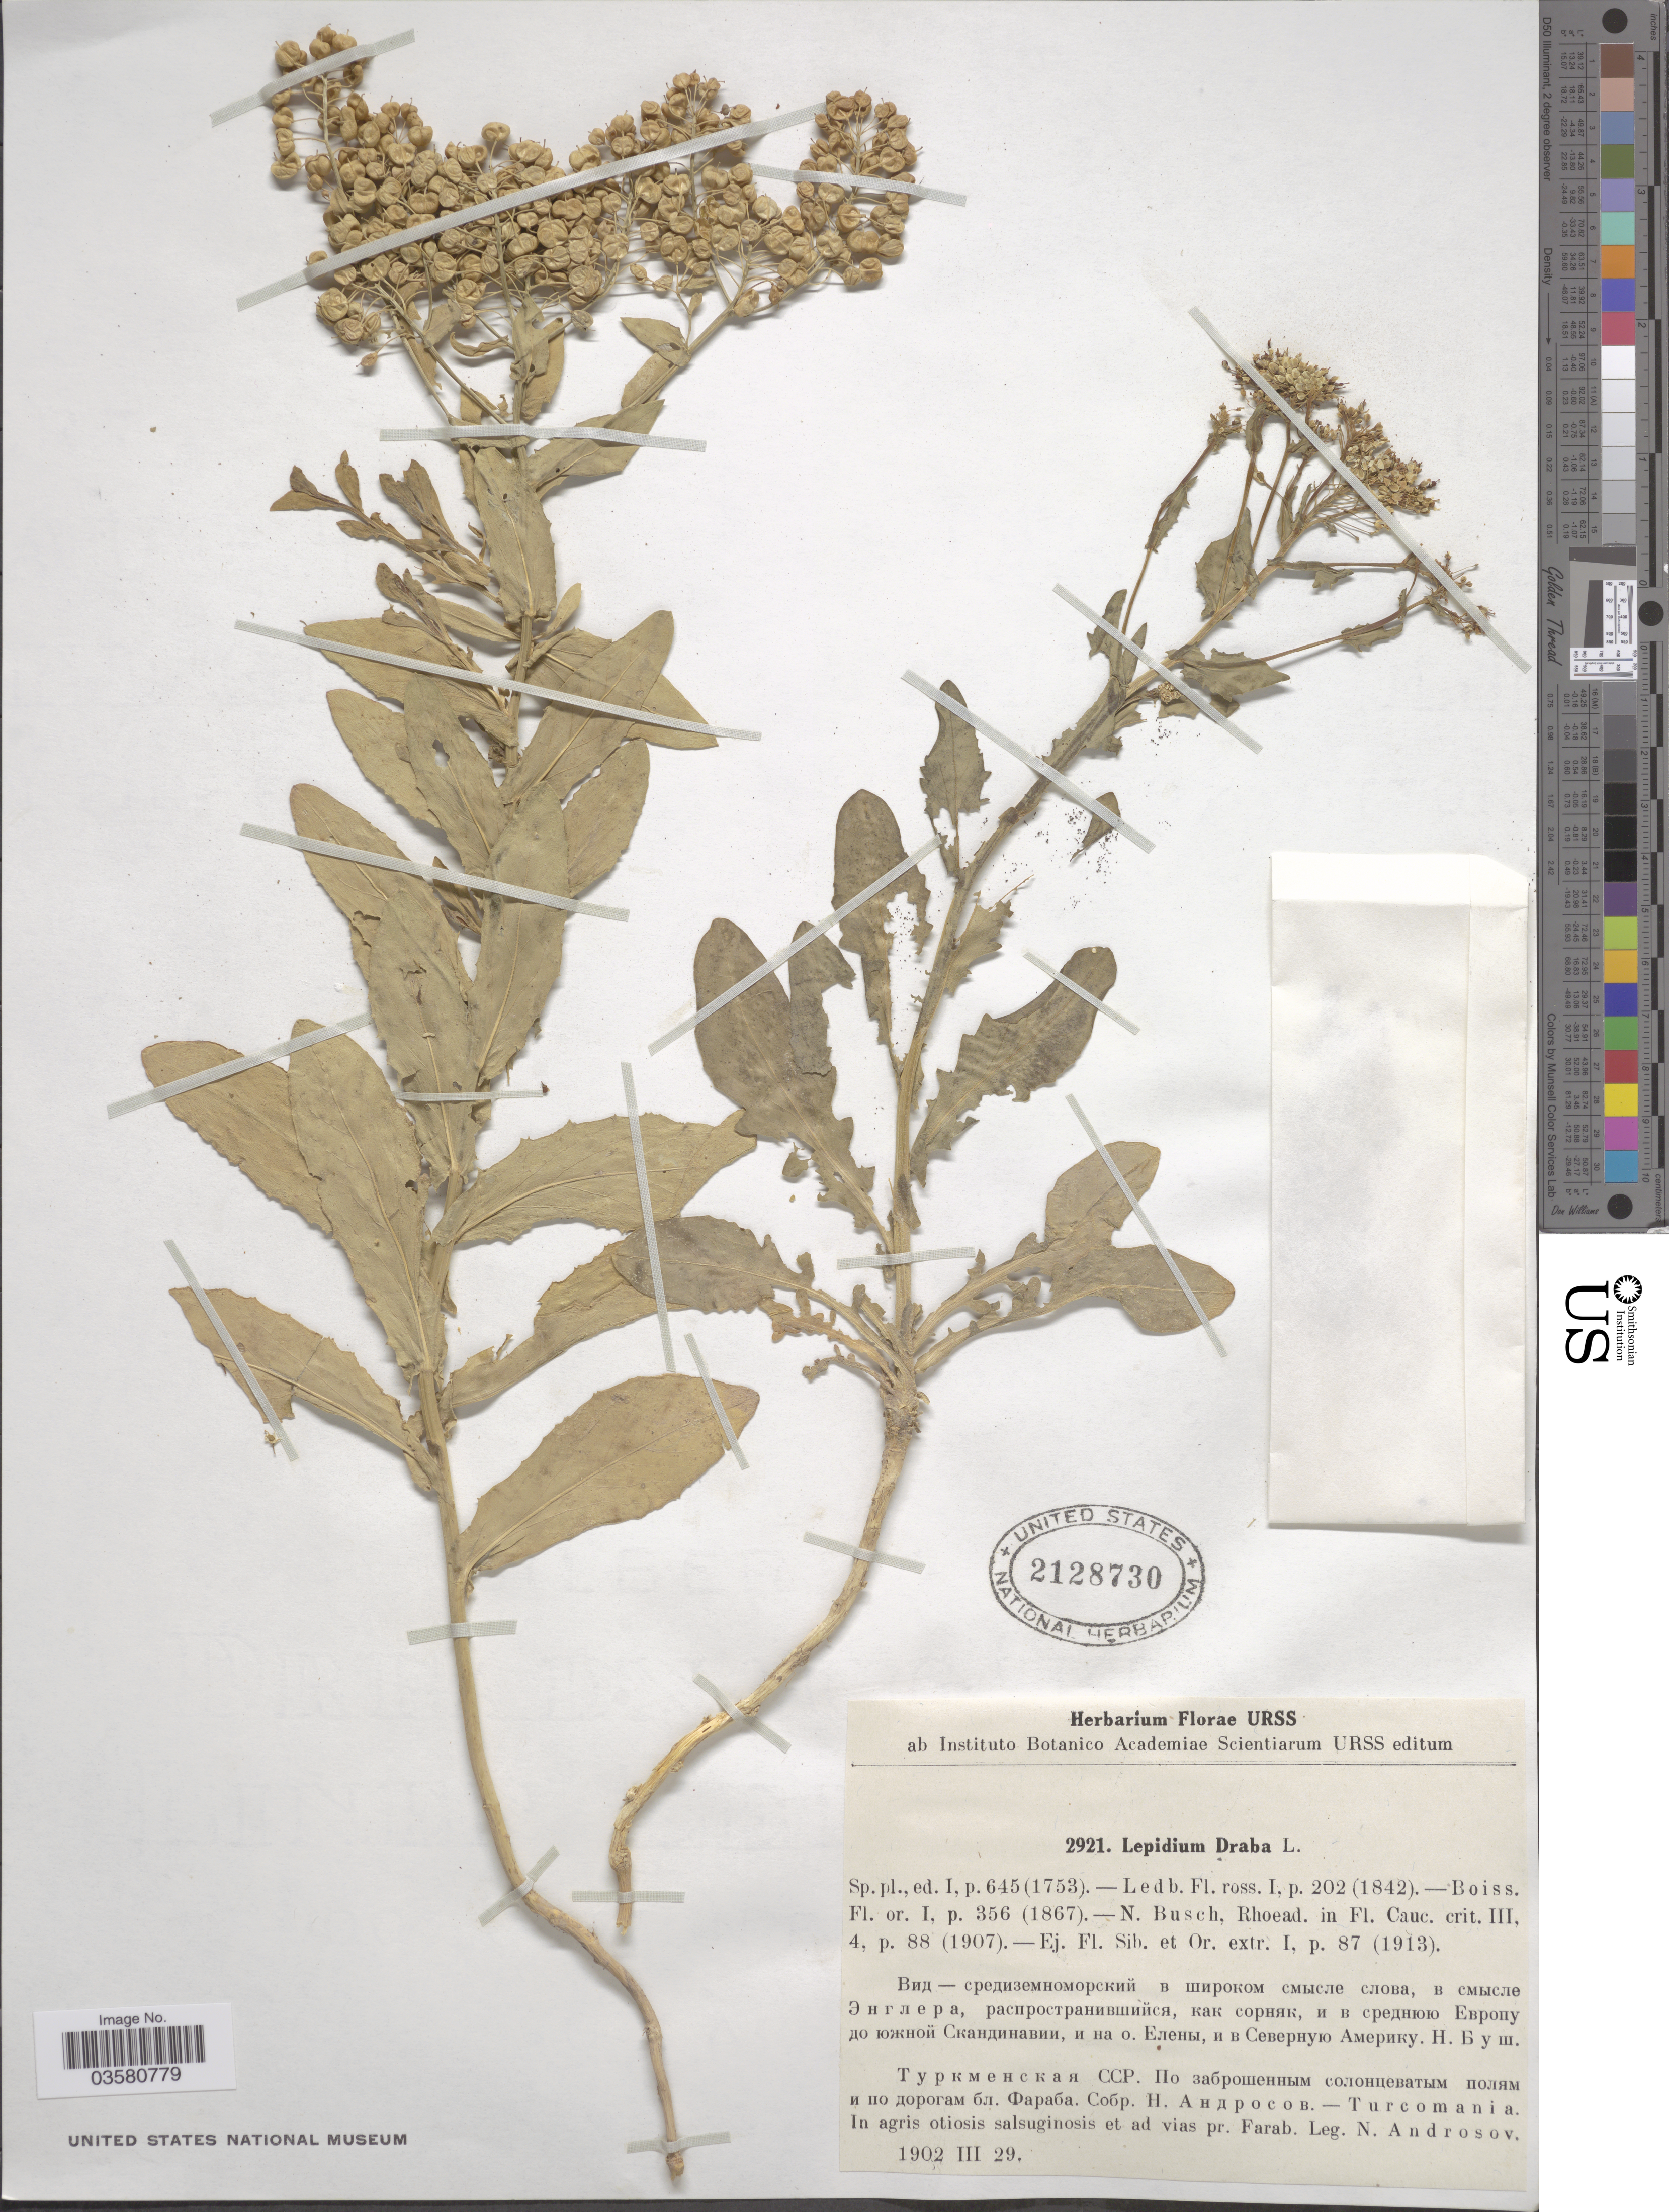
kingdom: Plantae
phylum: Tracheophyta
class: Magnoliopsida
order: Brassicales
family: Brassicaceae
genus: Lepidium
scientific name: Lepidium chalepense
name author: L.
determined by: Strong, Mark T., (BOT), Smithsonian Institution - National Museum of Natural History (UNITED STATES)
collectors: N. Androssov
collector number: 2921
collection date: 1902-03-29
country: Iran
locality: Turcomania. In agris otiosis salsuginosis et ad vias pr. Farab.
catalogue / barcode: US 2128730